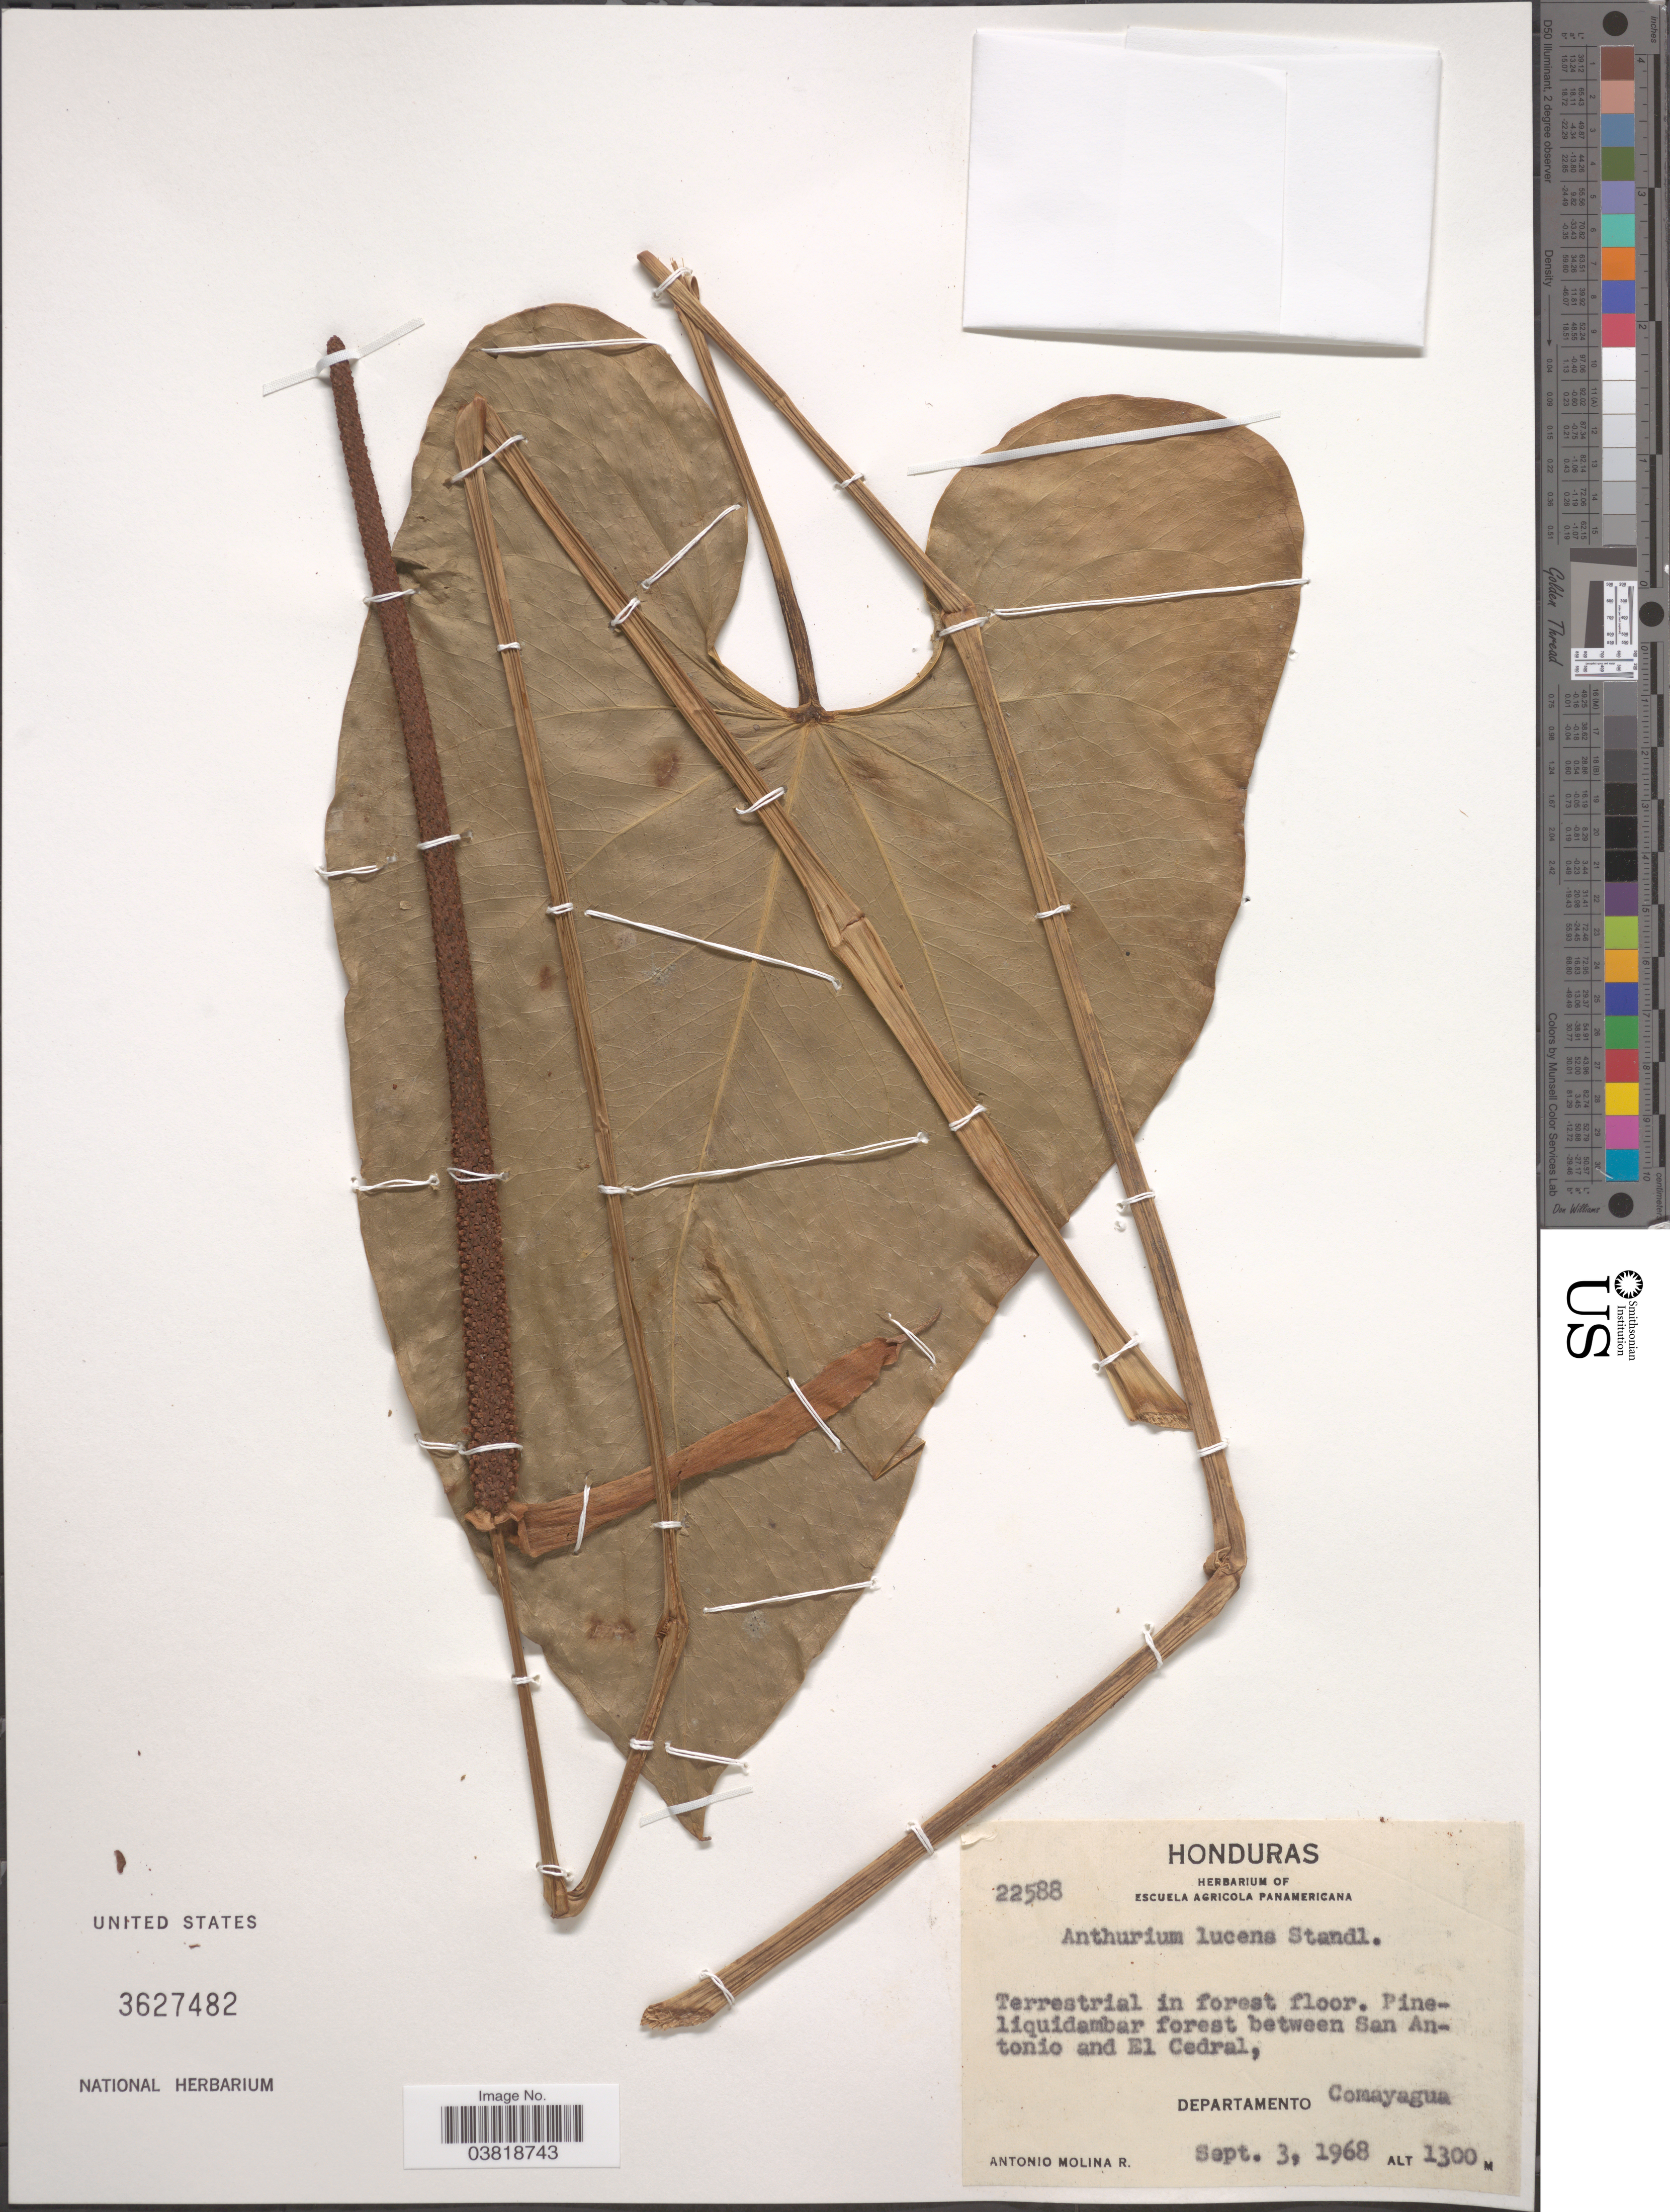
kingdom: Plantae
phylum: Tracheophyta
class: Liliopsida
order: Alismatales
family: Araceae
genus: Anthurium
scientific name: Anthurium lucens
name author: Standl. ex Yunck.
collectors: A. Molina R.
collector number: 22588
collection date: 1968-09-03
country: Honduras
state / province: Comayagua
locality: Terrestrial in forest floor. Pine-liquidambar forest between San Antonio and El Cedral, Departamento Comayagua.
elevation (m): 1300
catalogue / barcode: US 3627482